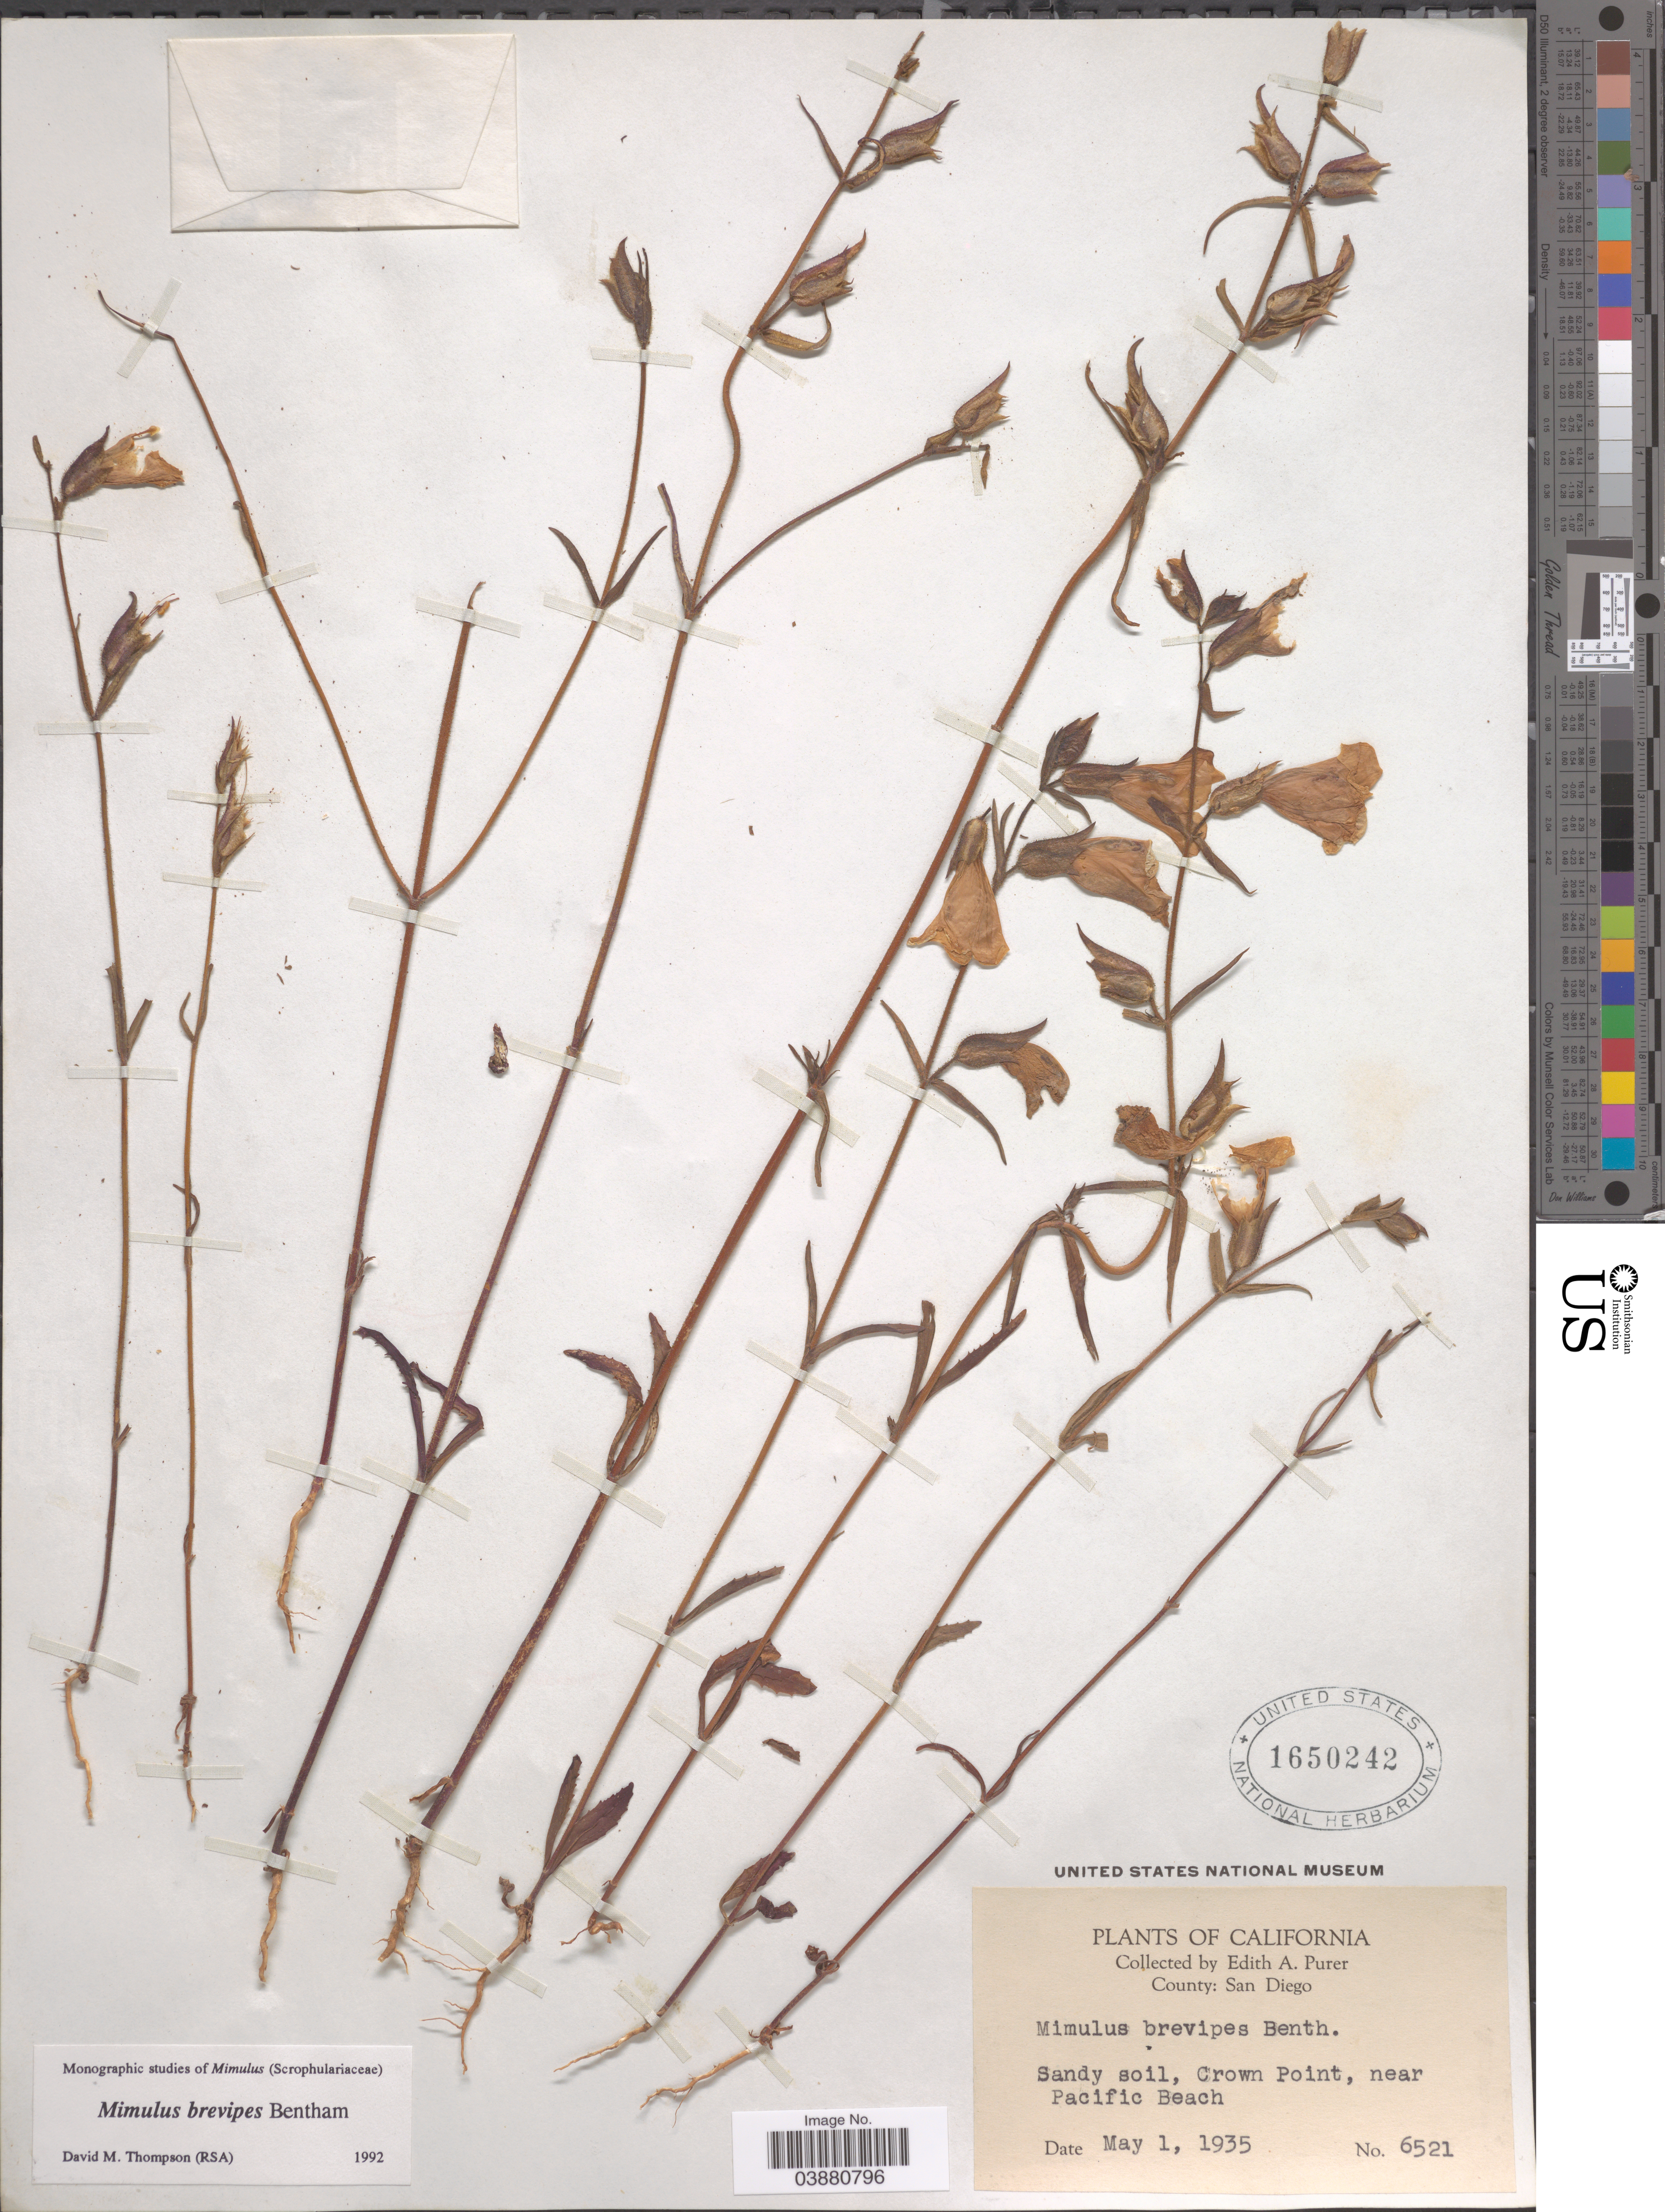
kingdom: Plantae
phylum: Tracheophyta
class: Magnoliopsida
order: Lamiales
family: Phrymaceae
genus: Mimulus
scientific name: Mimulus brevipes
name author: Benth.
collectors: E. Purer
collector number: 6521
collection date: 1935-05-01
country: United States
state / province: California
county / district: San Diego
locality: County: San Diego. Sandy soil, Crown Point, near Pacific Beach.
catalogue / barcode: US 1650242